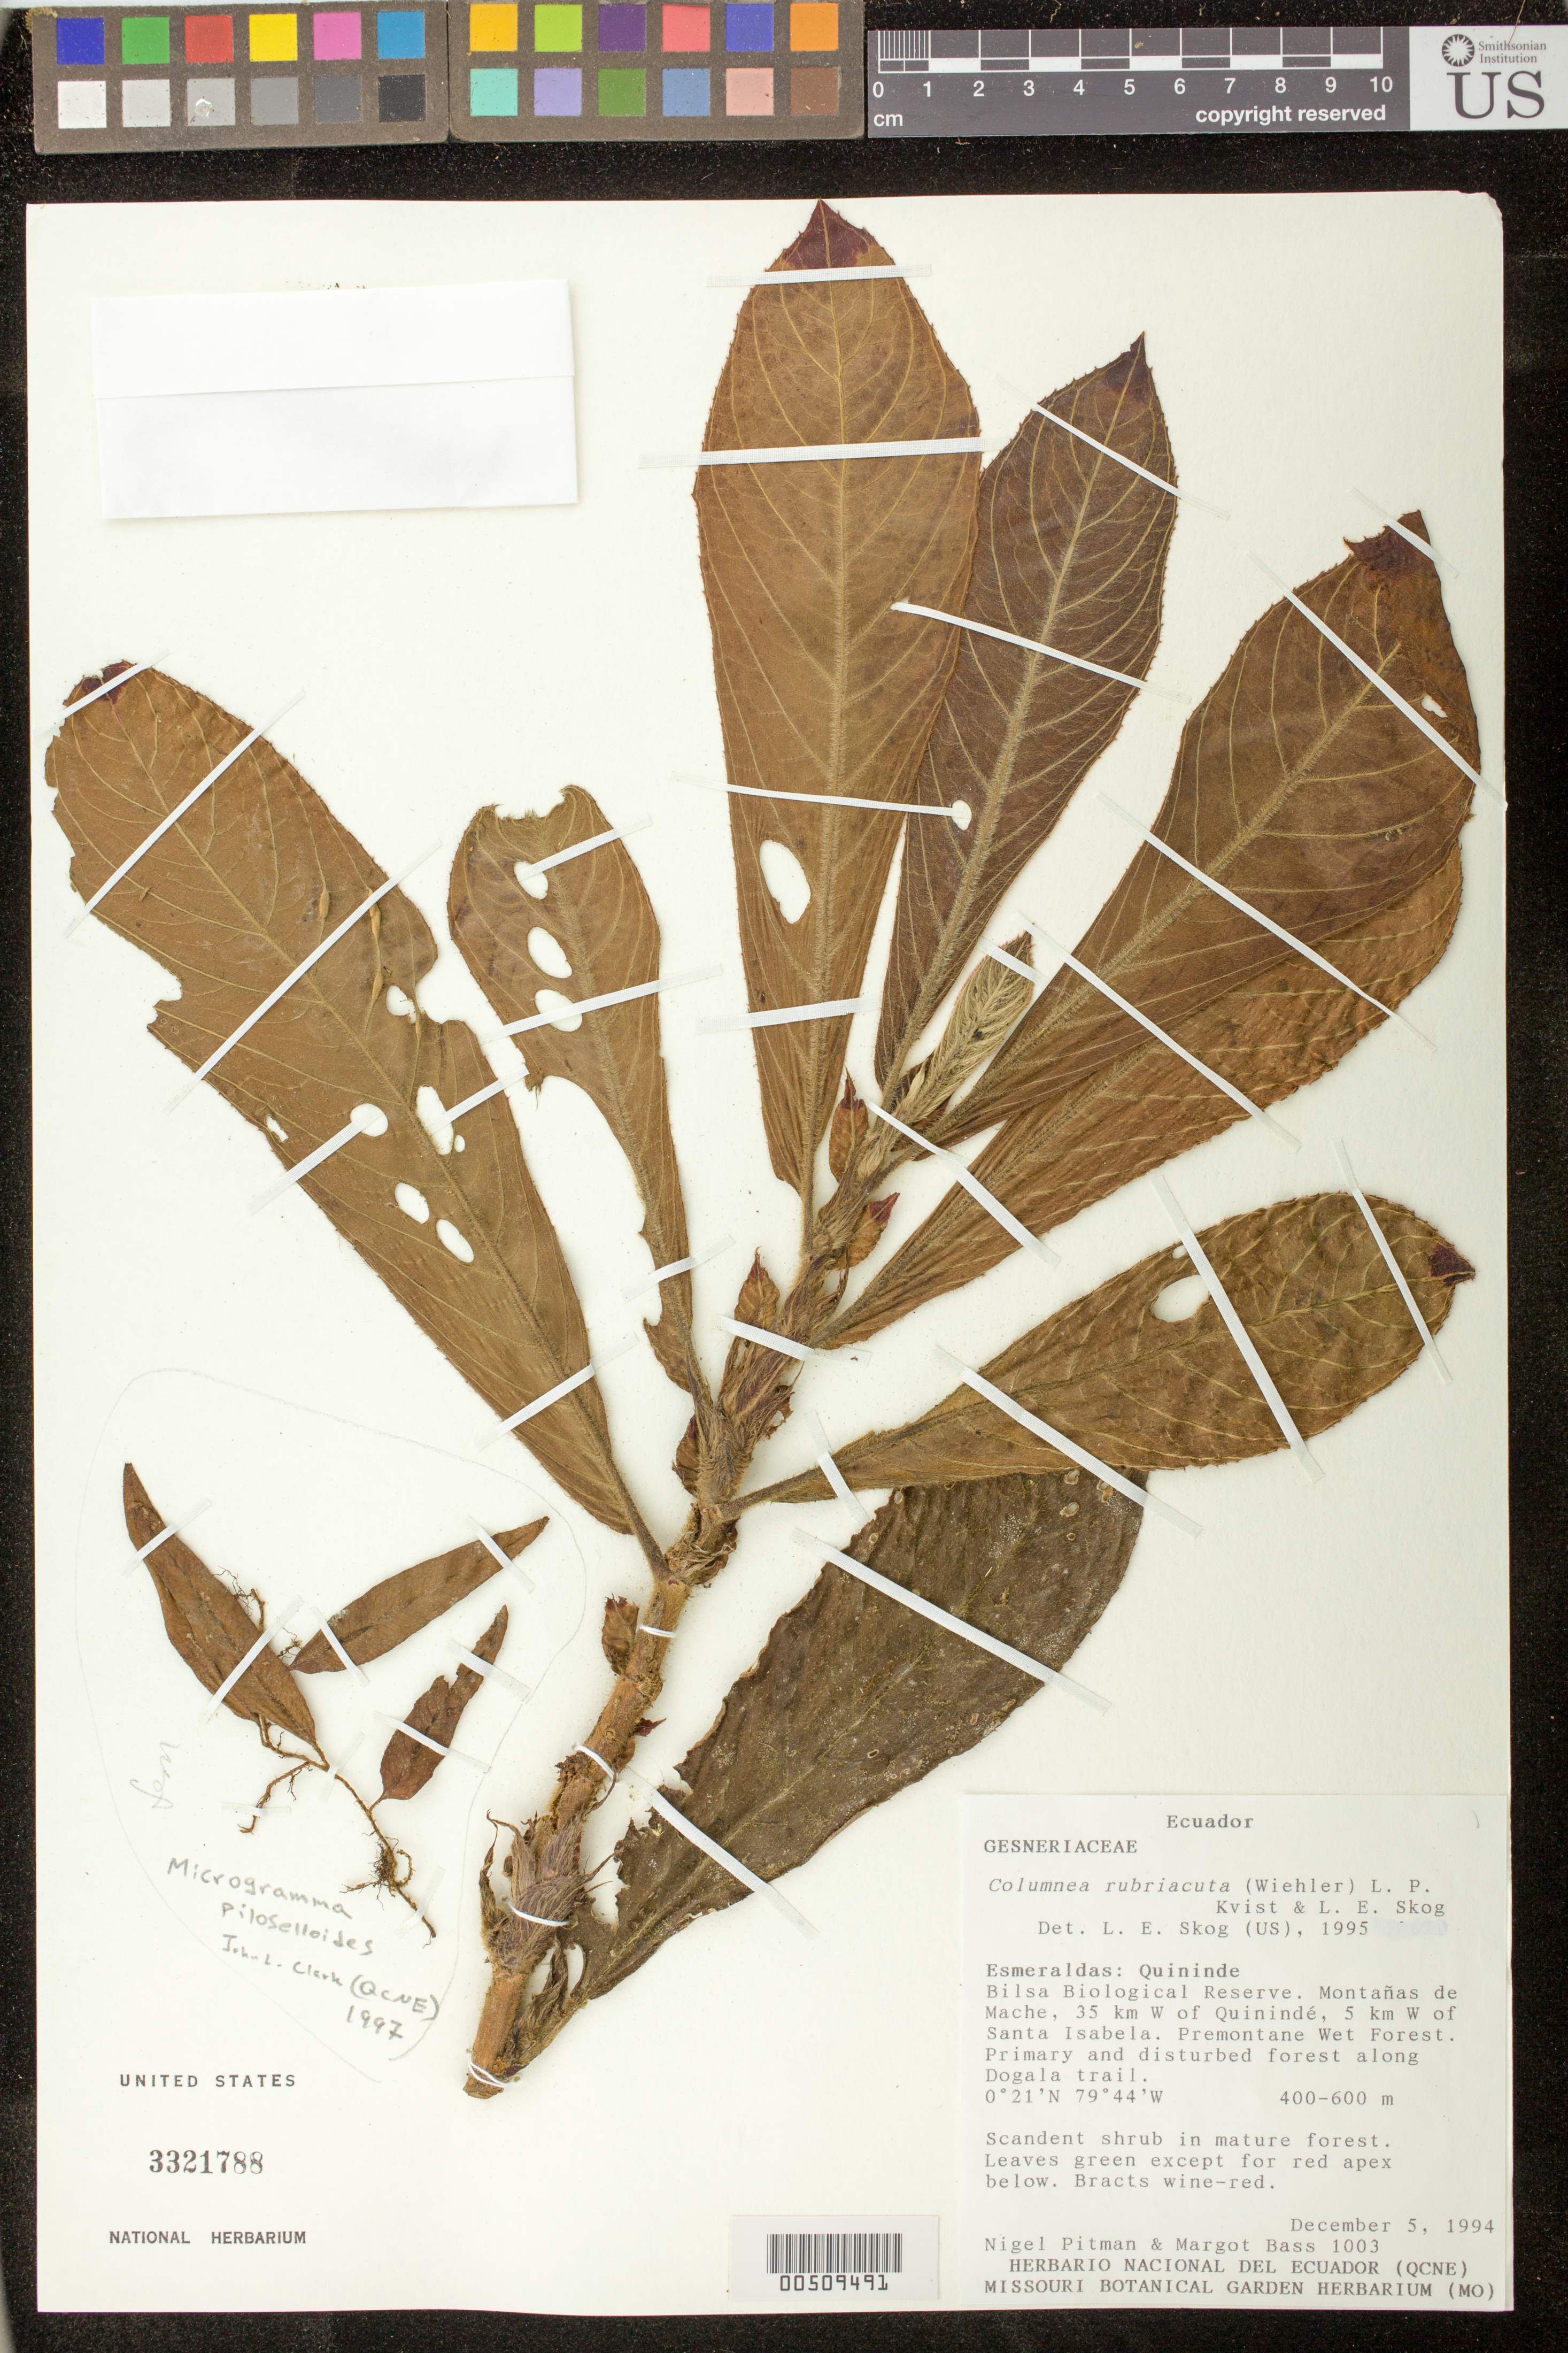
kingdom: Plantae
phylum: Tracheophyta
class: Magnoliopsida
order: Lamiales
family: Gesneriaceae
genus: Columnea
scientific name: Columnea rubriacuta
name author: (Wiehler) L.P. Kvist & L.E. Skog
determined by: Skog, Laurence E.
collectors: N. Pitman & M. Bass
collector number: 1003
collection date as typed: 05 Dec 1994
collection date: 1994-12-05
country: Ecuador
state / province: Esmeraldas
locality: Quininde, Bilsa Biological Reserve, Montañas de Mache, 35 km W of Quinindé, 5 km W of Santa Isabela; along Dogala trail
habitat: Premontane wet forest; primary and disturbed mature forest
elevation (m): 400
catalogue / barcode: US 3321788